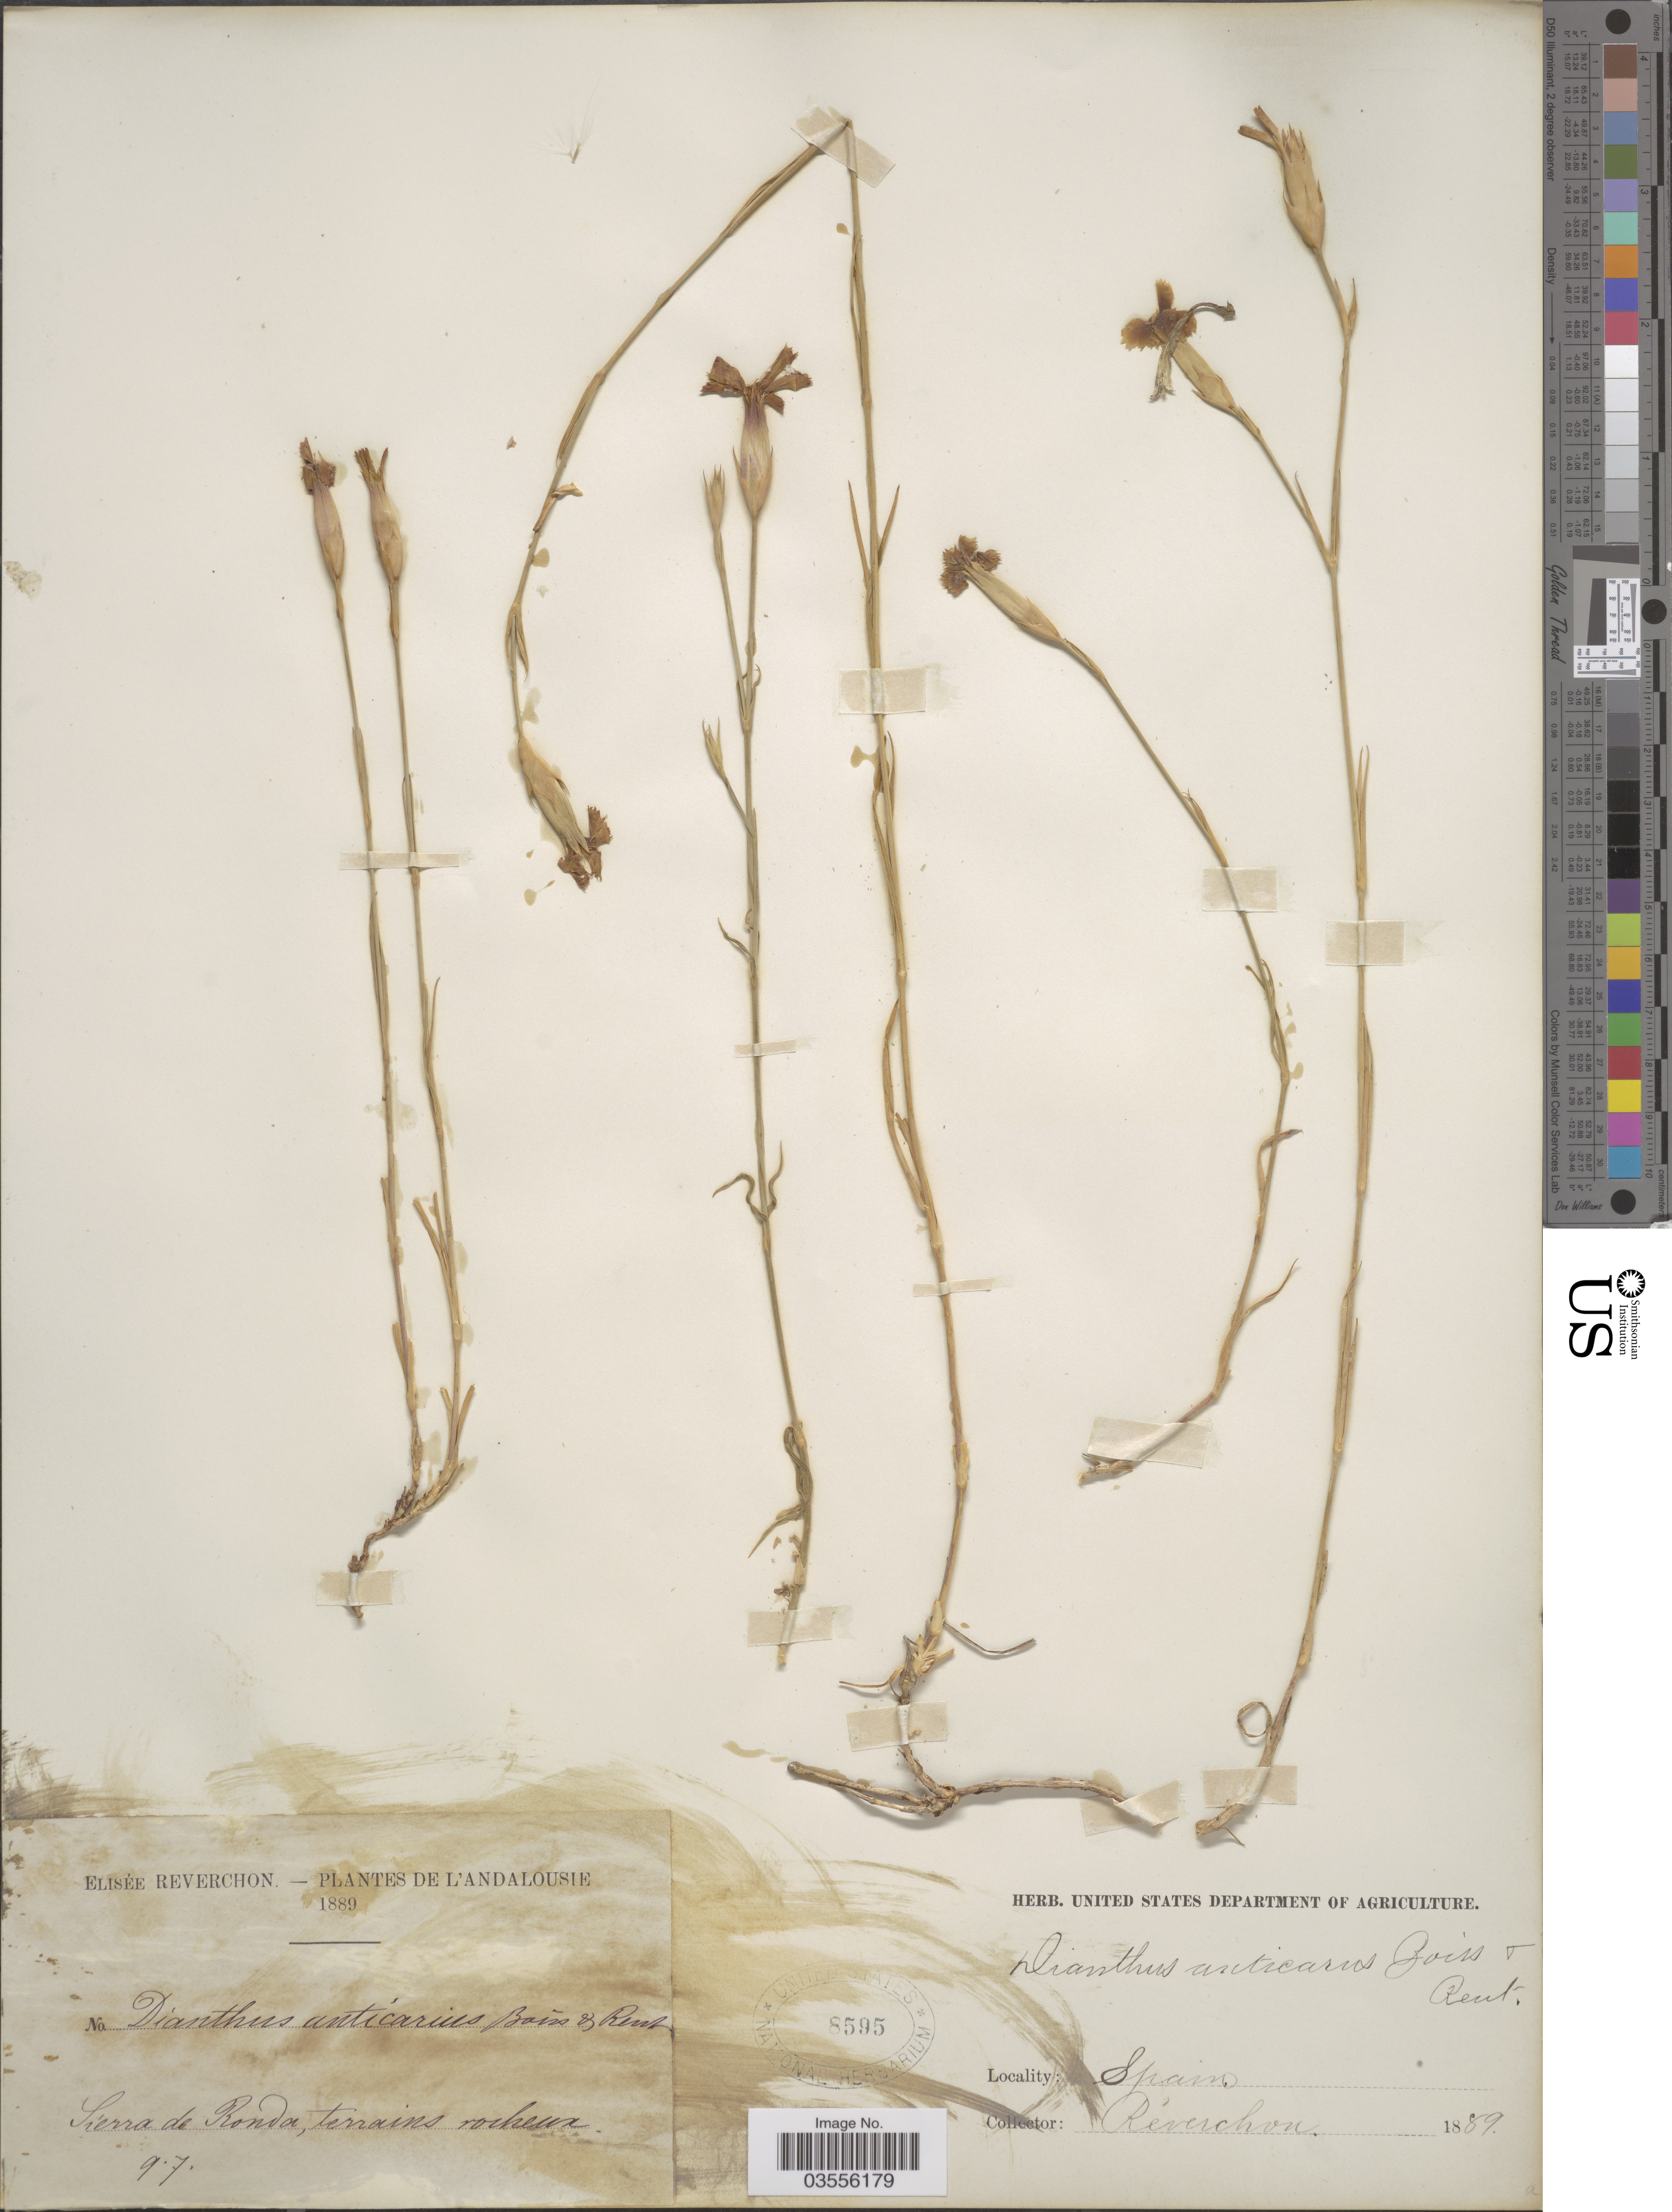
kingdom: Plantae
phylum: Tracheophyta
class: Magnoliopsida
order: Caryophyllales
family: Caryophyllaceae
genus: Dianthus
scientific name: Dianthus anticarius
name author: Boiss. & Reut.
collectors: E. Reverchon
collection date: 1889-07-09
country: Spain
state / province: Andalucía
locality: Sierra de Ronda.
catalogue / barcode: US 8595